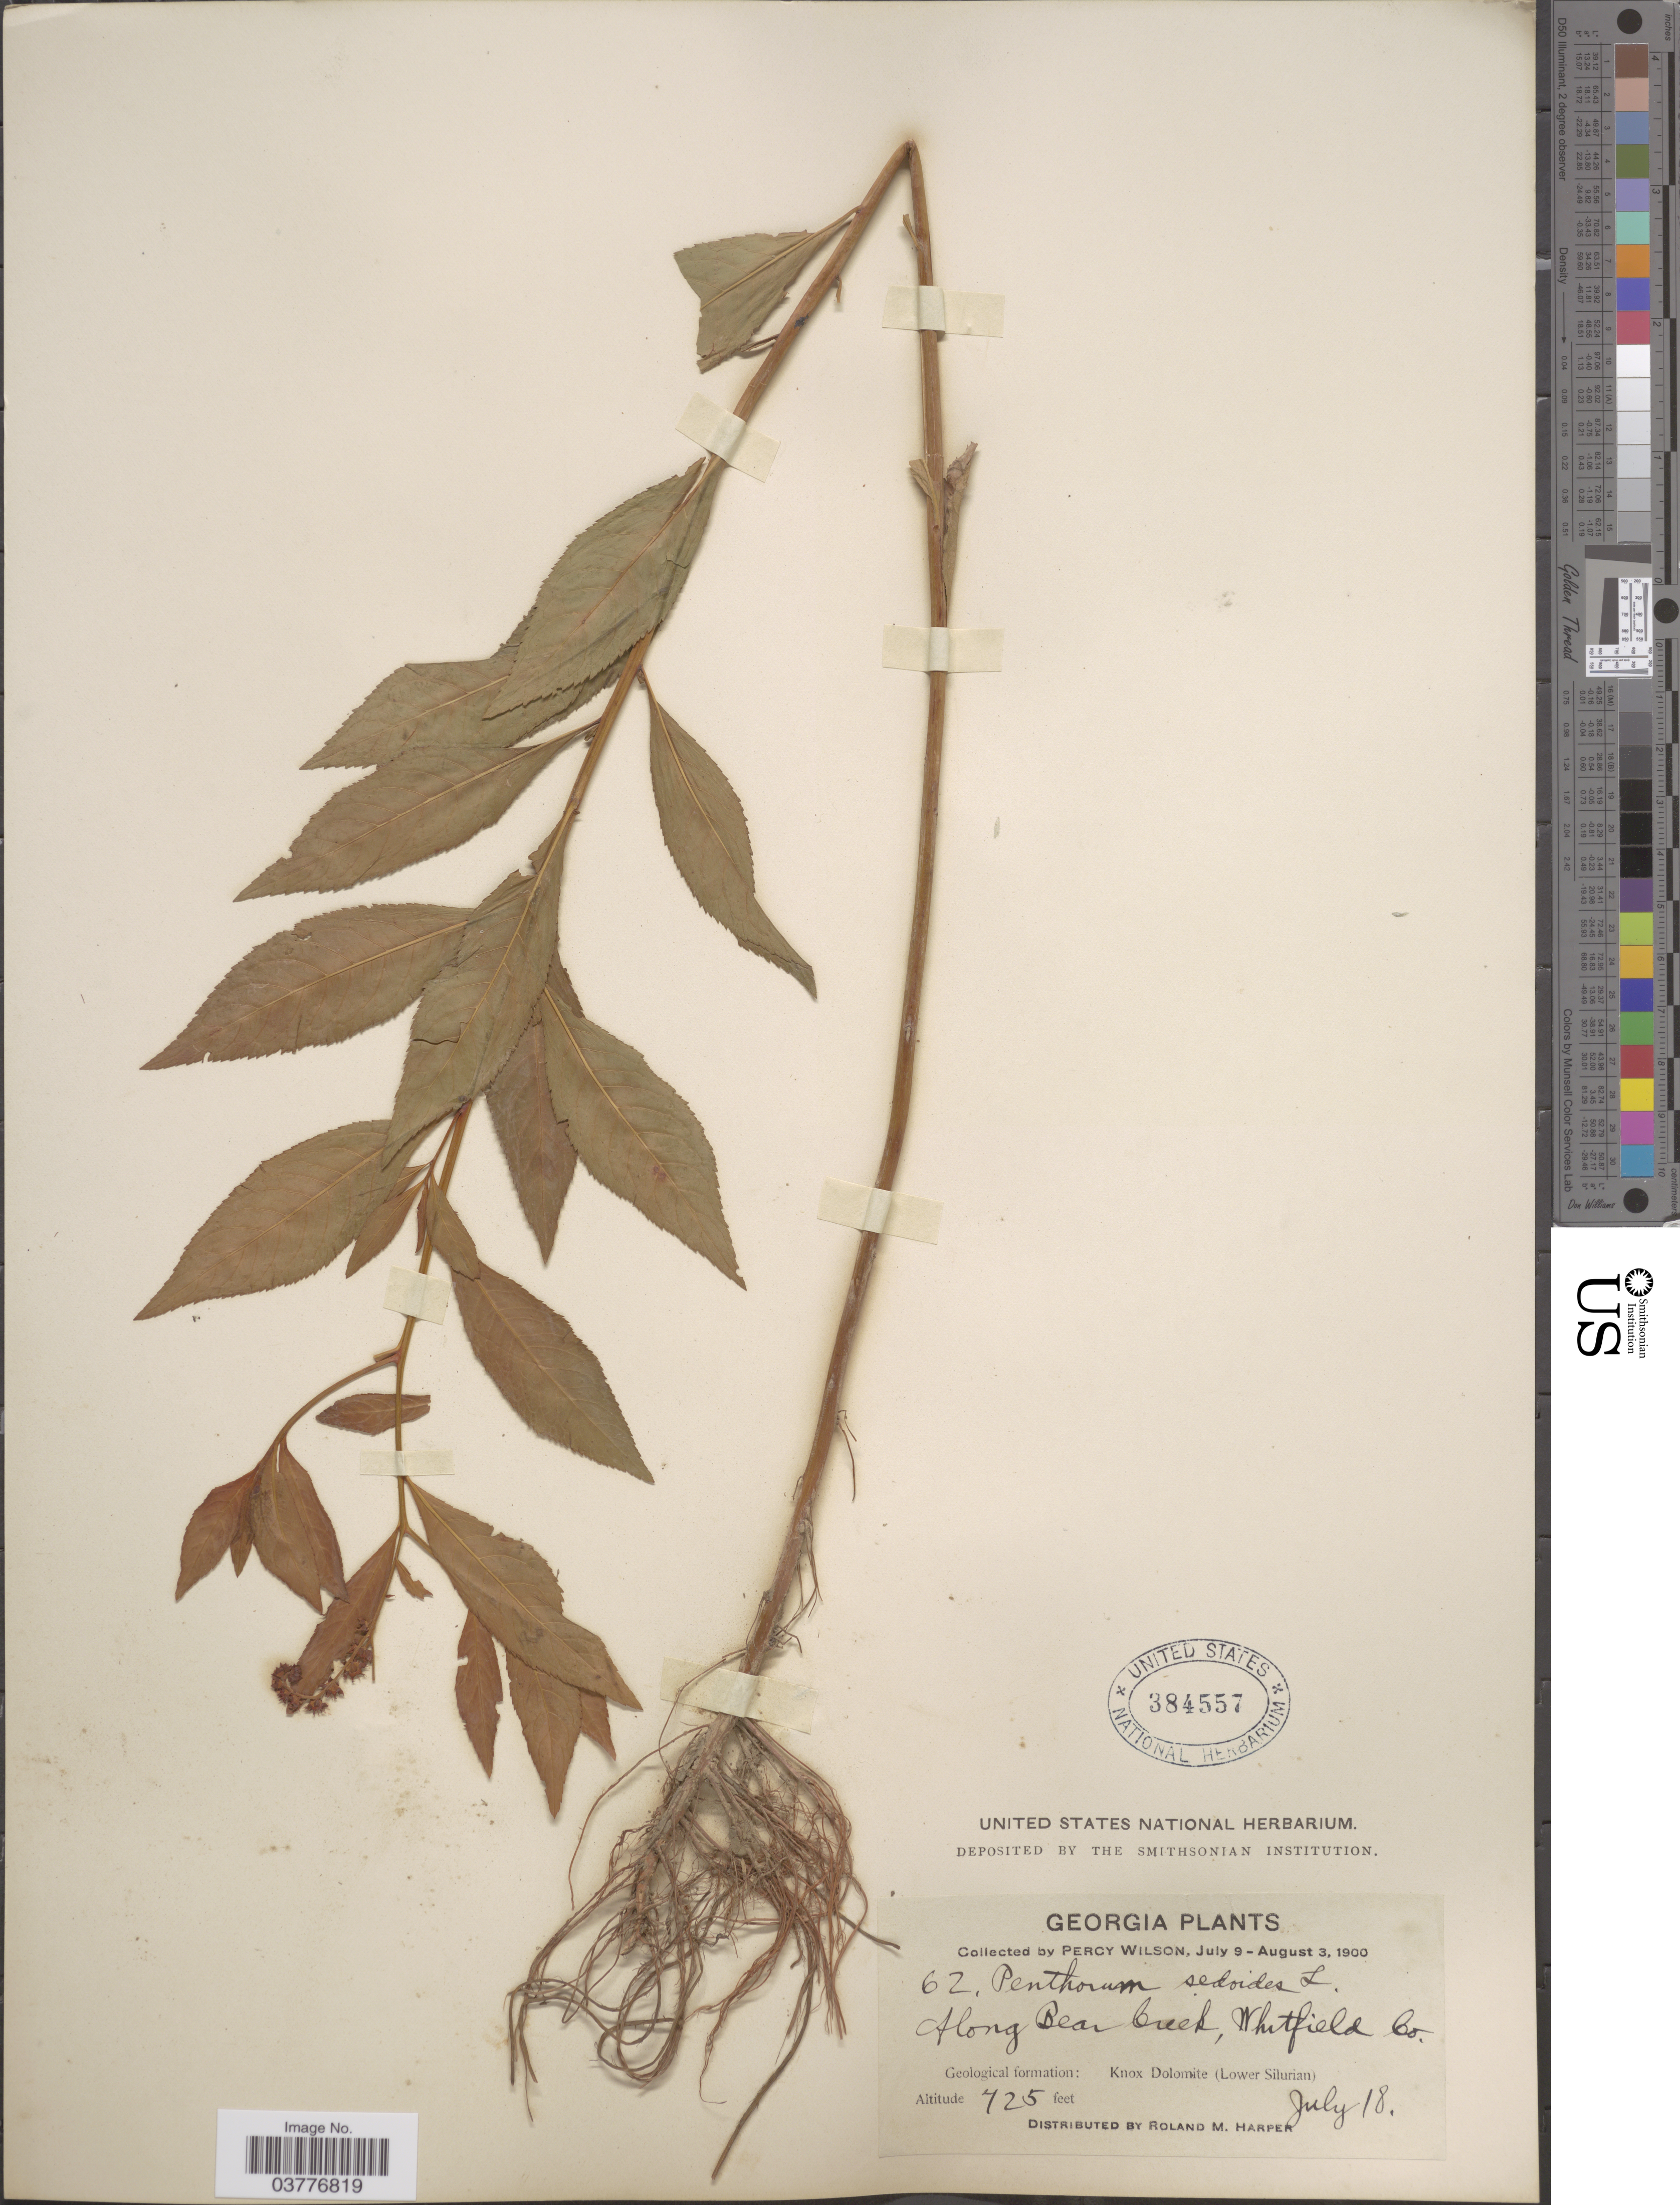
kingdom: Plantae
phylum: Tracheophyta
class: Magnoliopsida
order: Saxifragales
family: Penthoraceae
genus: Penthorum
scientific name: Penthorum sedoides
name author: L.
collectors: P. Wilson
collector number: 62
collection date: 1900-07-18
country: United States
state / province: Georgia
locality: Along Bear Creek, Whitfield Co. Geological formation: Knox Dolomite (Lower Silurian).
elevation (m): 221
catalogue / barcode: US 384557